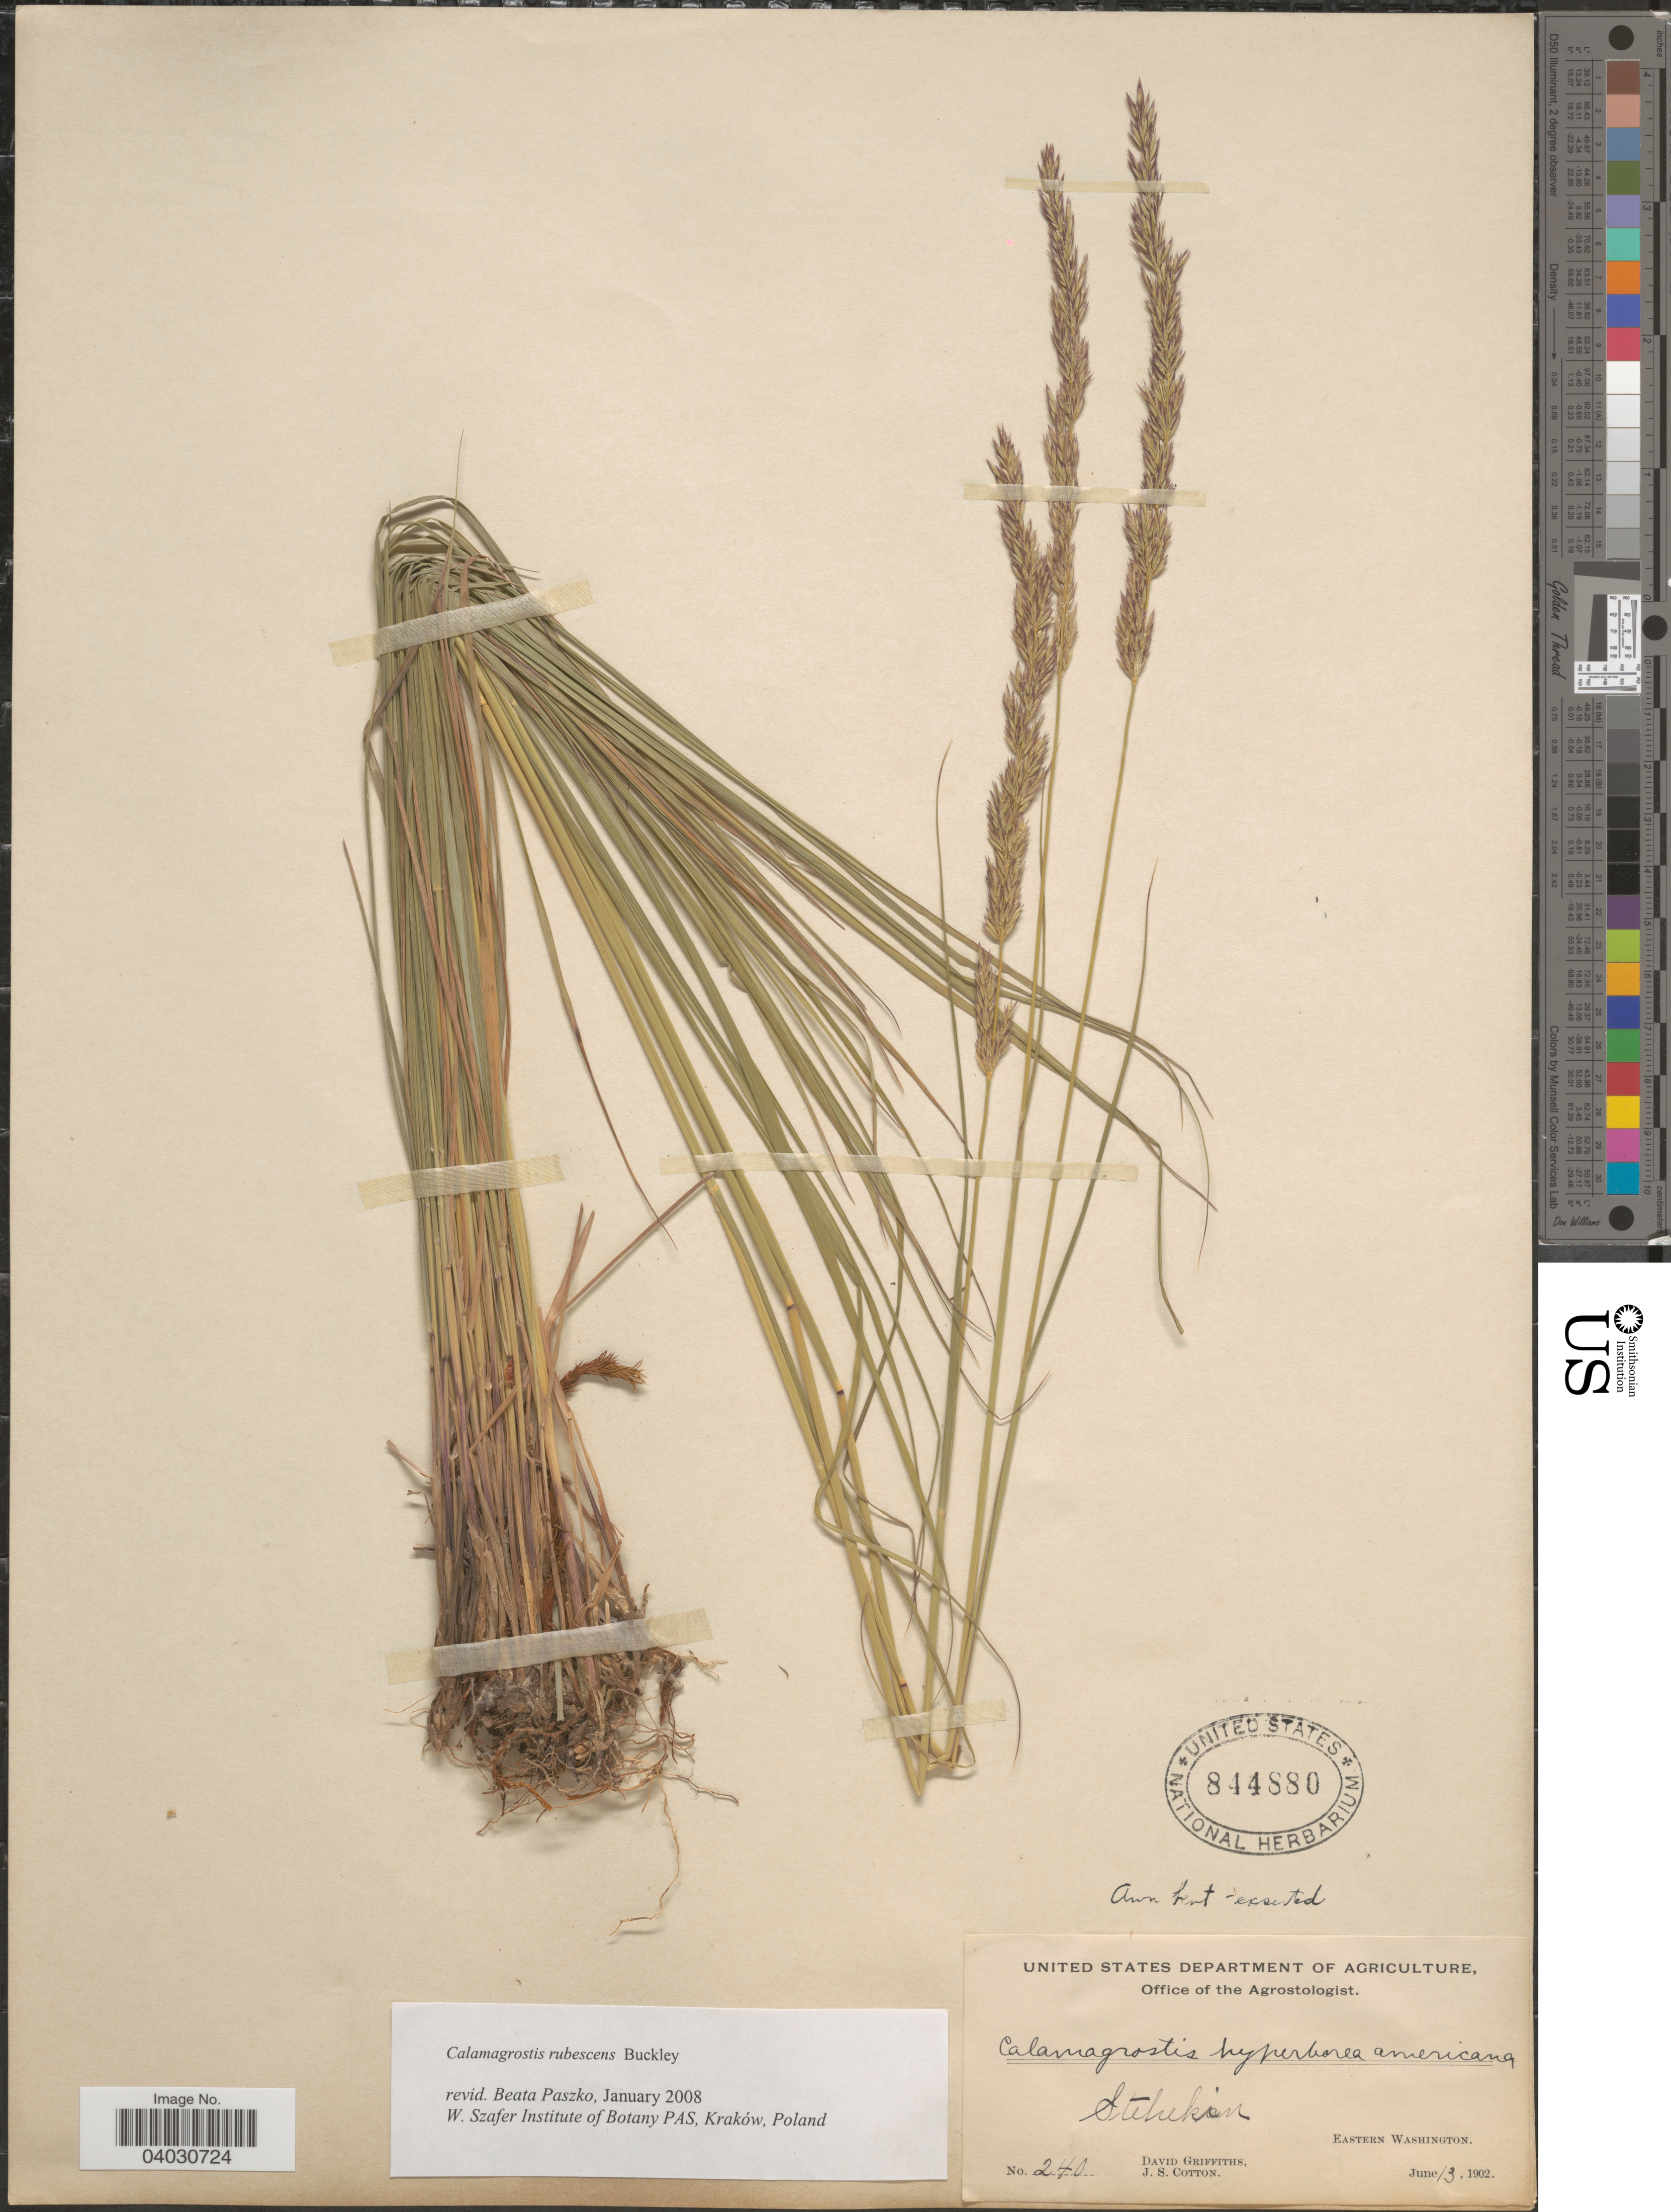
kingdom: Plantae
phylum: Tracheophyta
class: Liliopsida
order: Poales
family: Poaceae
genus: Calamagrostis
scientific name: Calamagrostis rubescens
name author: Buckley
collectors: D. Griffiths & J. S. Cotton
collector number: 240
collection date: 1902-06-13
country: United States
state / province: Washington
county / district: Chelan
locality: Stehekin. Eastern Washington.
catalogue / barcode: US 844880